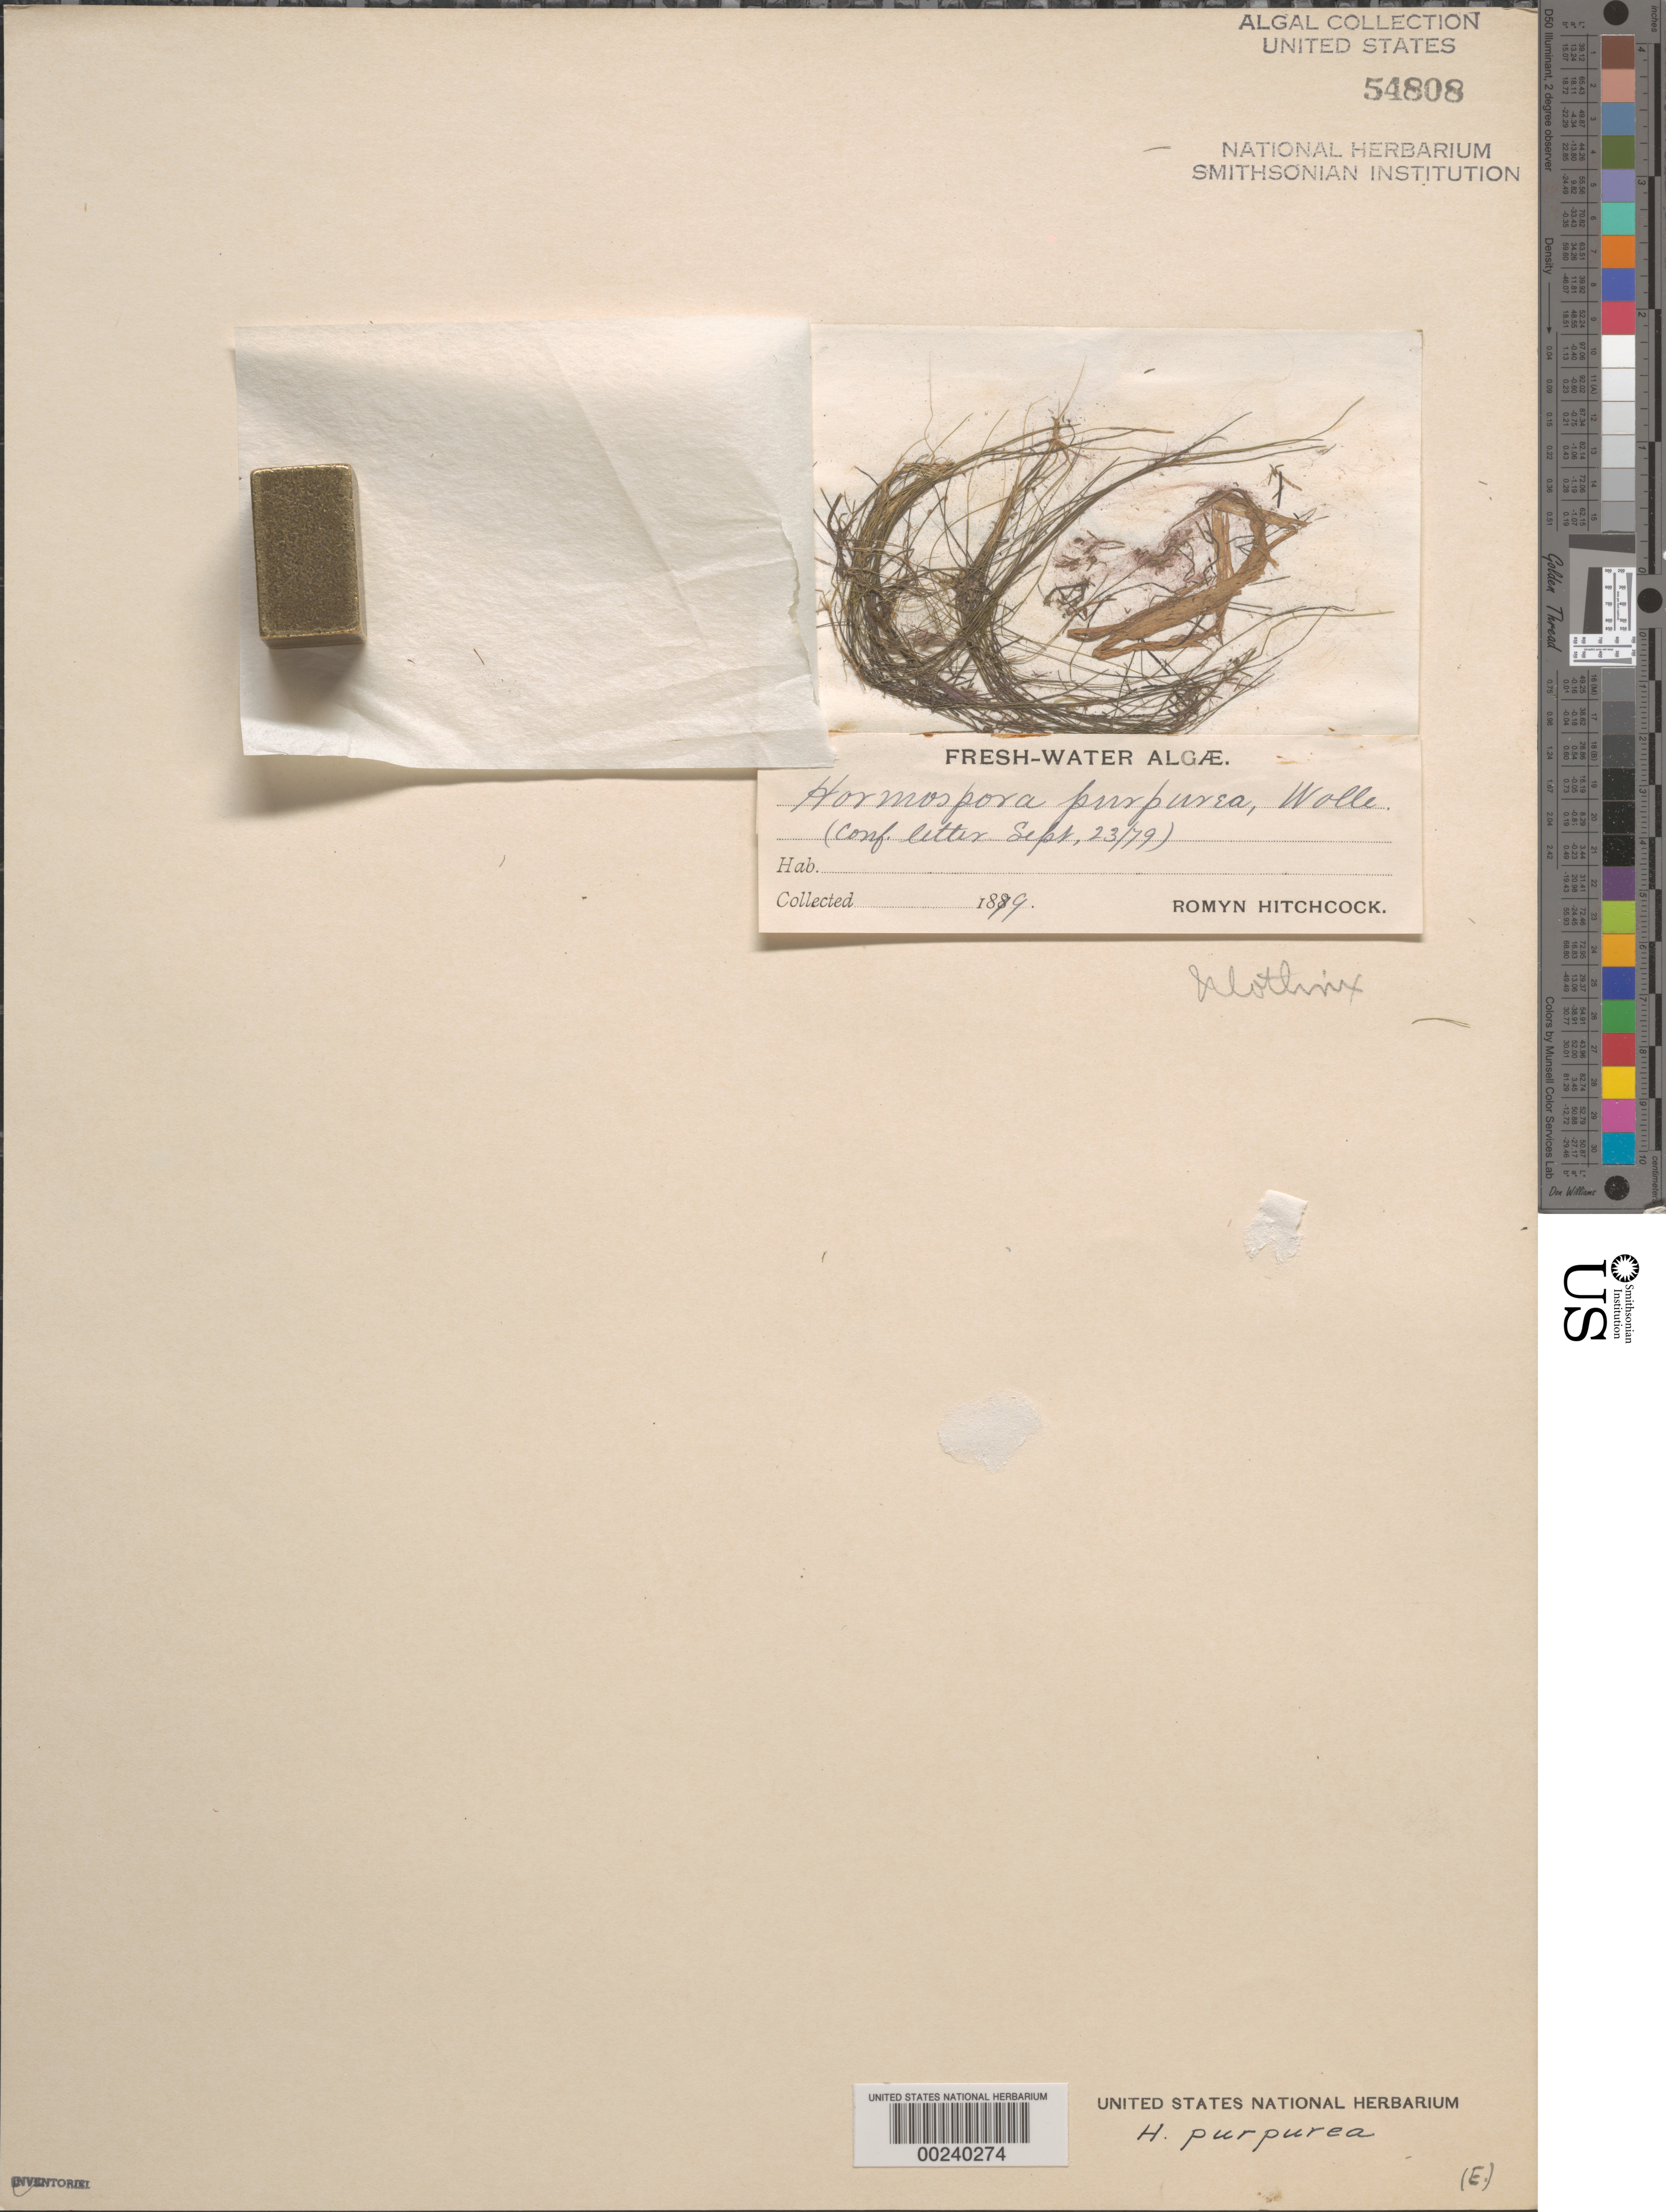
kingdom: Plantae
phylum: Chlorophyta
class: Ulvophyceae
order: Ulotrichales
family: Ulotrichaceae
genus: Ulothrix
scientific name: Ulothrix purpurea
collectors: R. Hitchcock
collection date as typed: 23 Sep 1879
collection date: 1879-09-23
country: United States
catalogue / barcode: US 54808